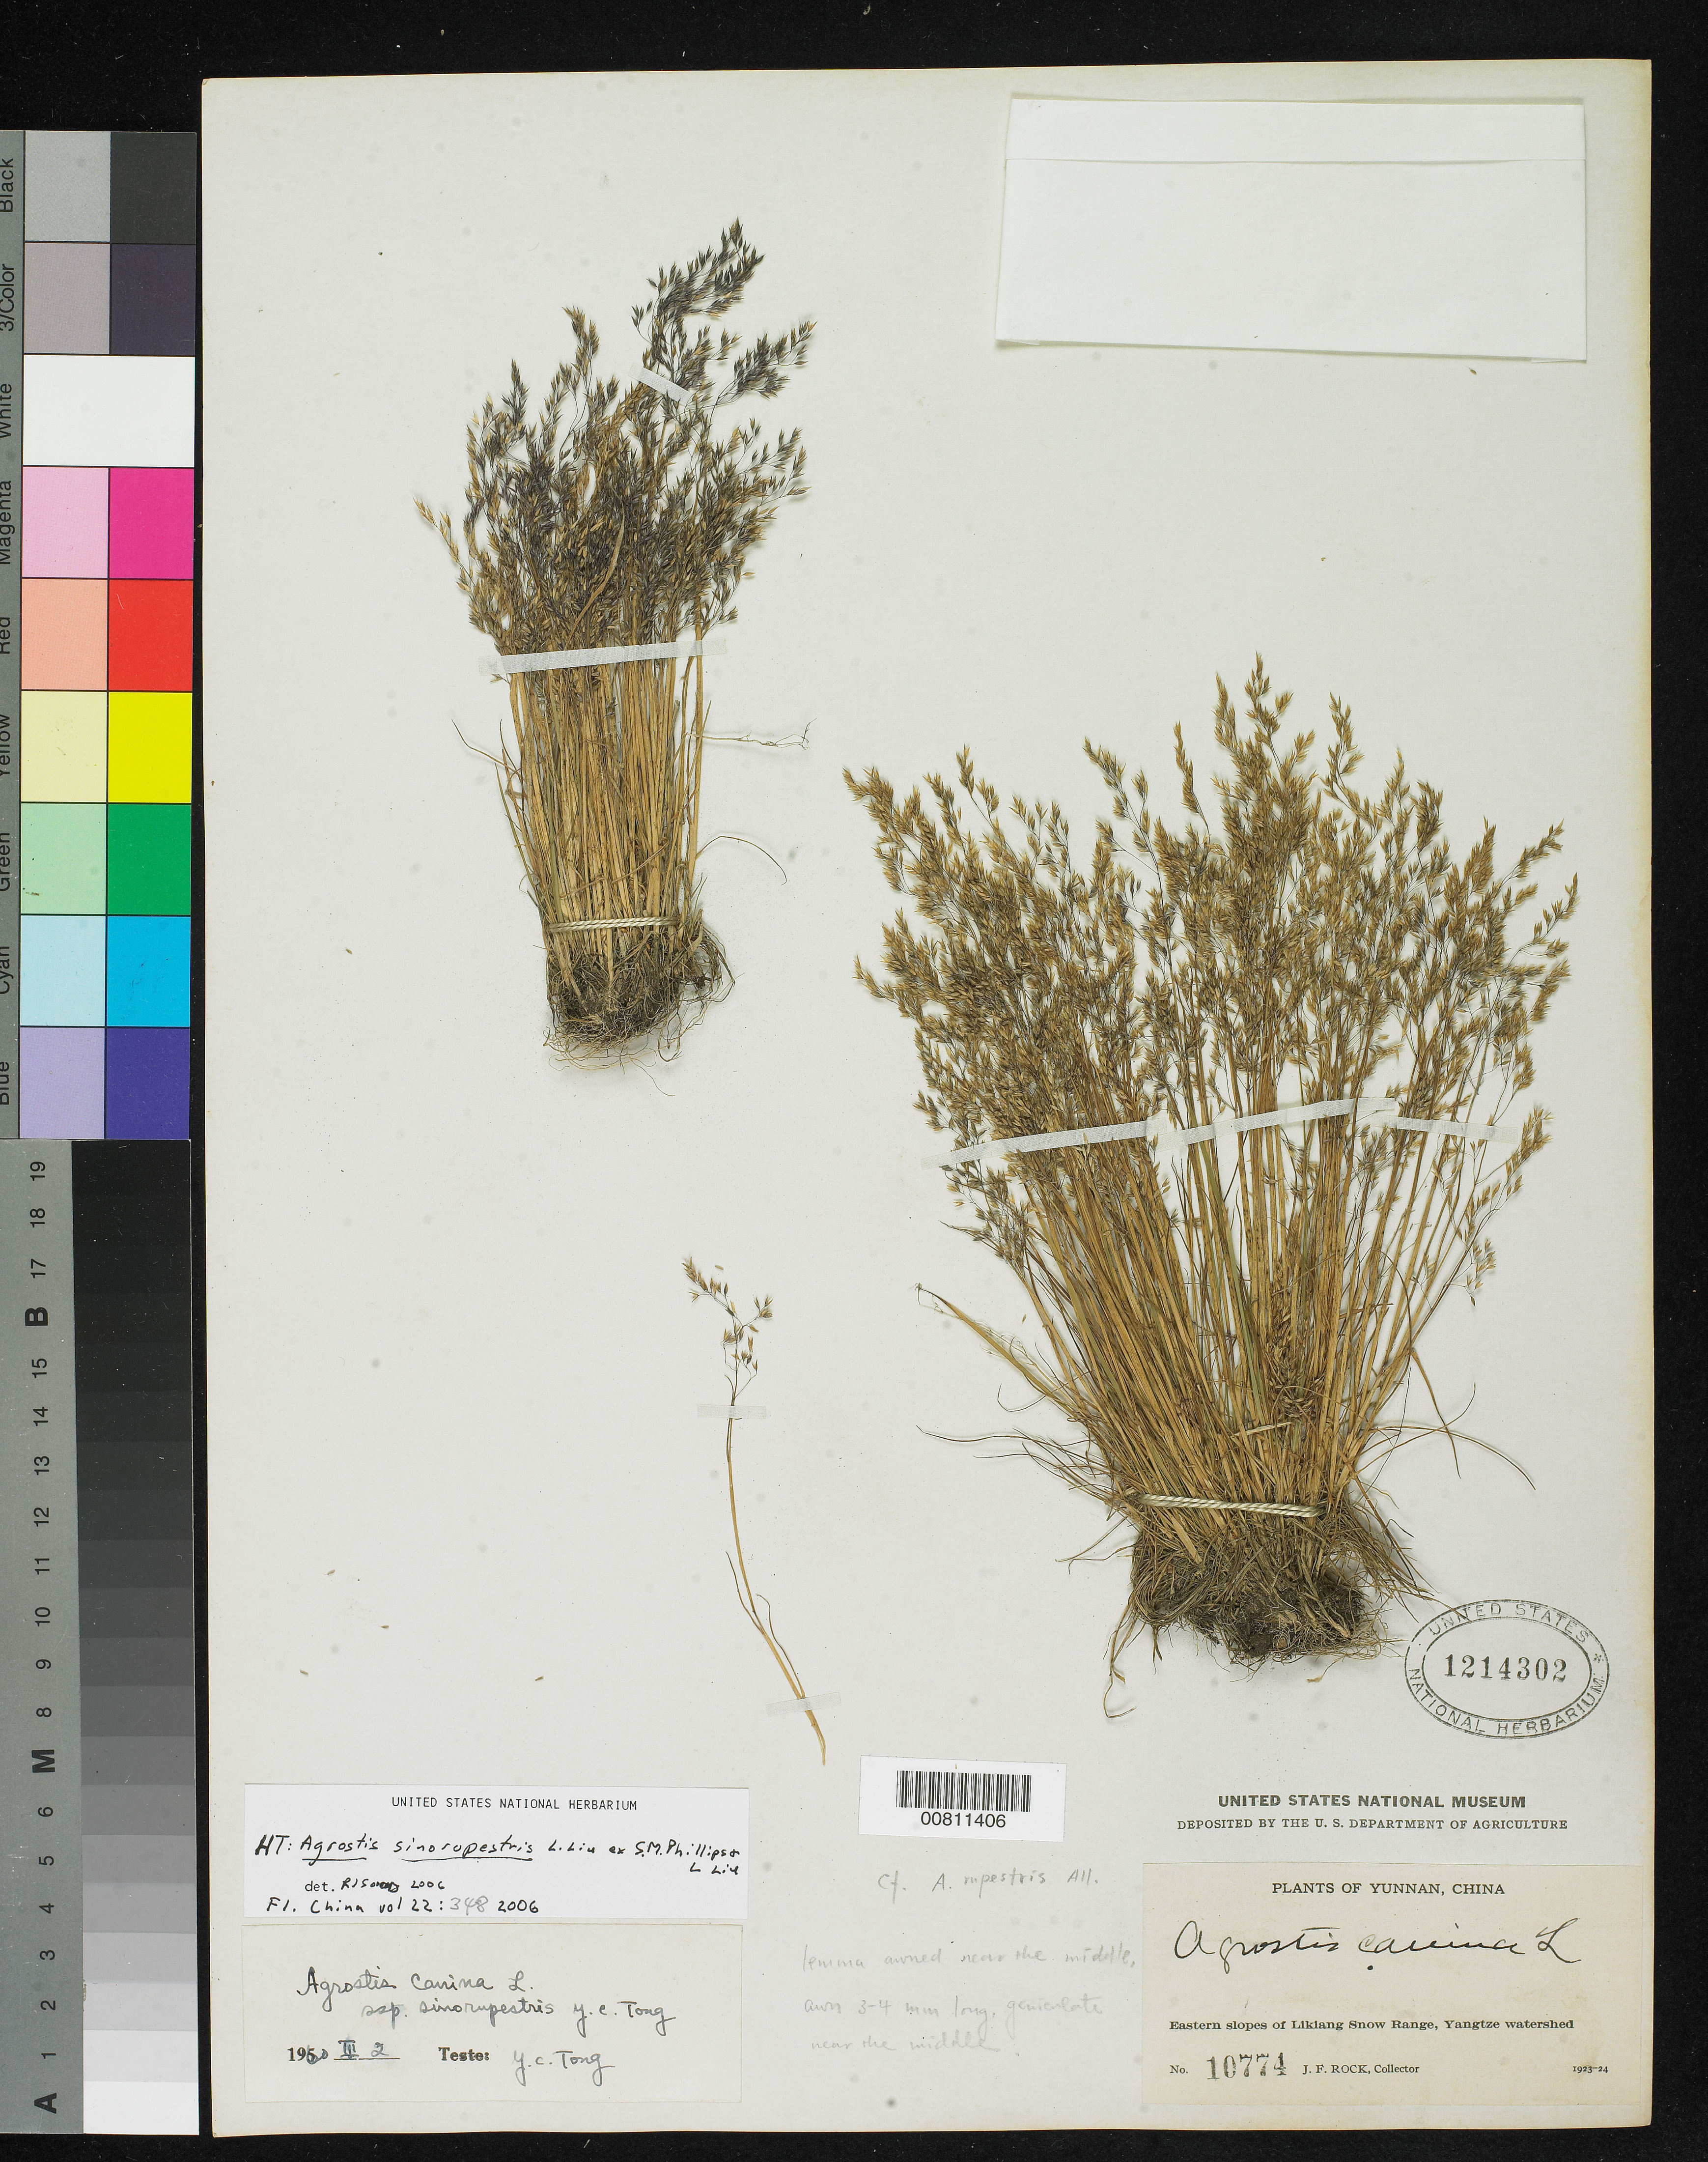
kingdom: Plantae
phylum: Tracheophyta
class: Liliopsida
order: Poales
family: Poaceae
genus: Agrostis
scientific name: Agrostis sinorupestris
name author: L. Liu ex S.M. Phillips & S.L. Lu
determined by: Soreng, Robert J., Research Associate (BOT), Smithsonian Institution - National Museum of Natural History (UNITED STATES)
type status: Holotype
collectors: J. F. Rock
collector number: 10774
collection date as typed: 1923 to -- --- 1924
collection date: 1923/1924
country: China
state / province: Yunnan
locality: Eastern slopes of Likiang Snow Range, Yangtze watershed.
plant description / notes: Previously published without Latin diagnosis, Vasc. Pl. Hengduan Mountains 2: 2252 (1994).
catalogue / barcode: US 1214302